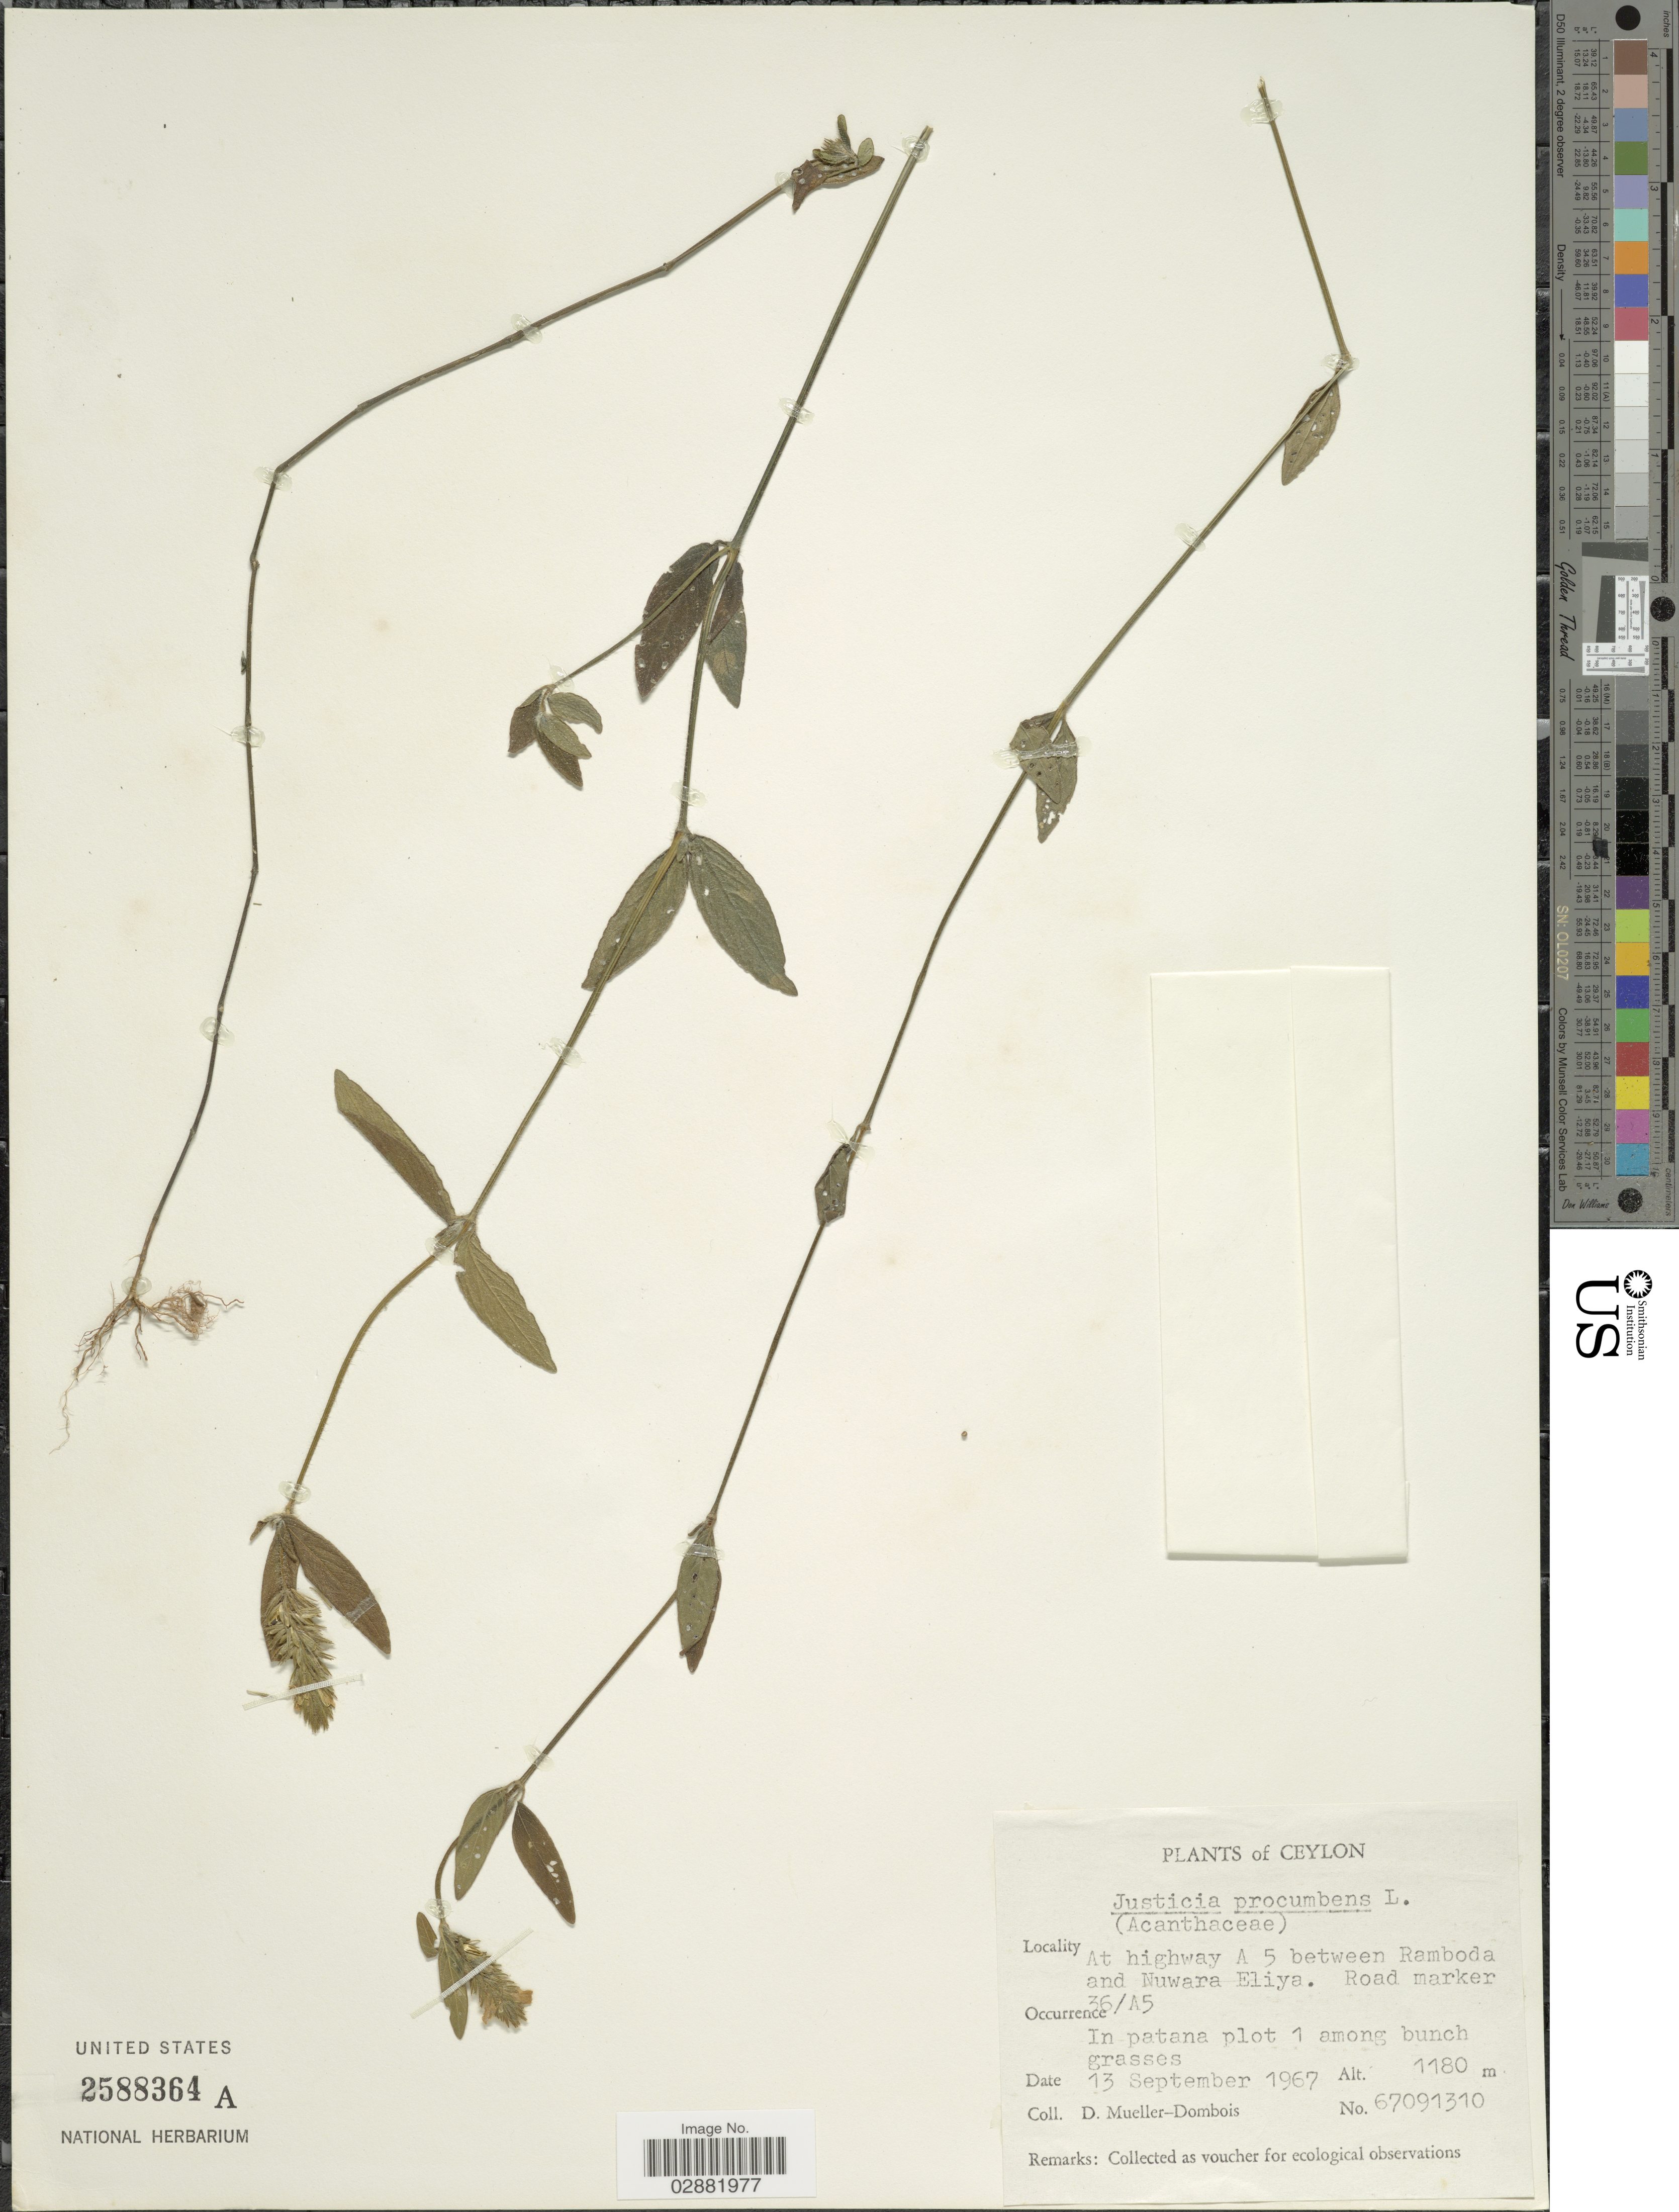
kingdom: Plantae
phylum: Tracheophyta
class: Magnoliopsida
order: Lamiales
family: Acanthaceae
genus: Justicia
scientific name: Justicia procumbens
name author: L.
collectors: D. Mueller-Dombois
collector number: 67091310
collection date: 1967-09-13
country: Sri Lanka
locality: Ceylon, At highway A 5 between Ramboda and Nuwara Eliya, Road Marker 36/A5.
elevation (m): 1180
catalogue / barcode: US 2588364A